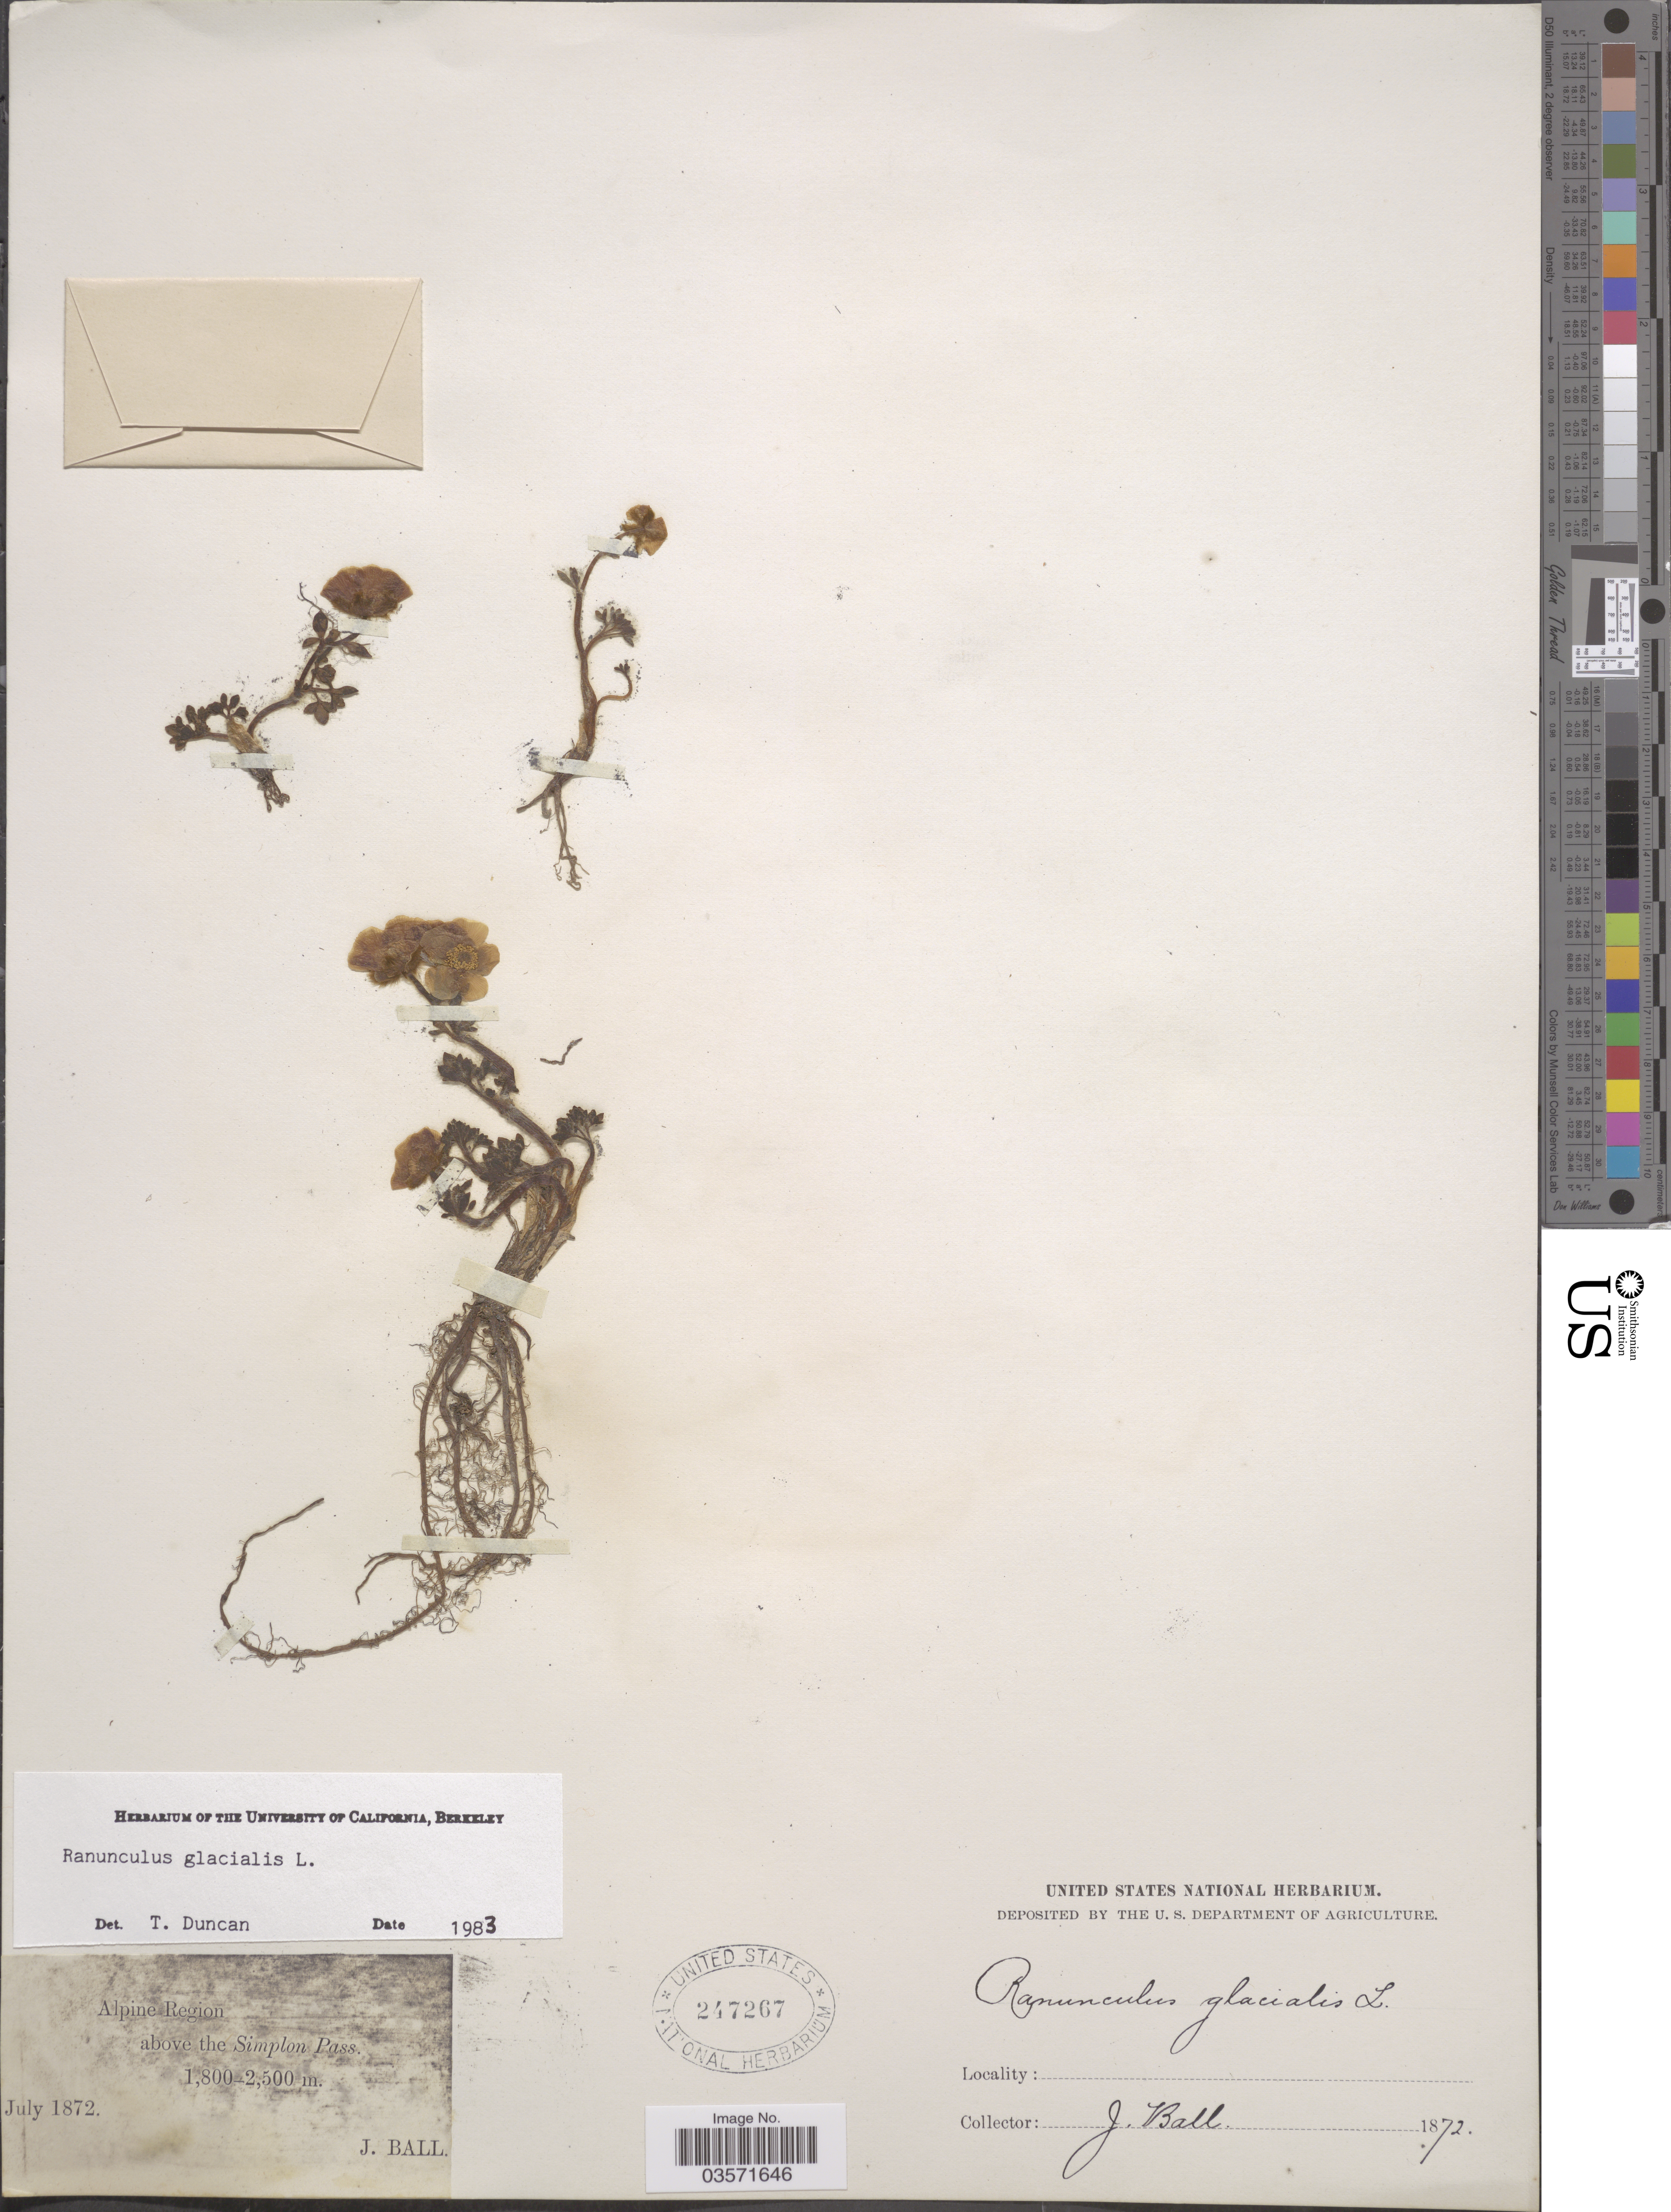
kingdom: Plantae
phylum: Tracheophyta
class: Magnoliopsida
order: Ranunculales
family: Ranunculaceae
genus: Ranunculus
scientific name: Ranunculus glacialis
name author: L.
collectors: J. Ball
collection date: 1872-07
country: Switzerland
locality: Alpine Region above the Simplon Pass.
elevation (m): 1800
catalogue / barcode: US 247267